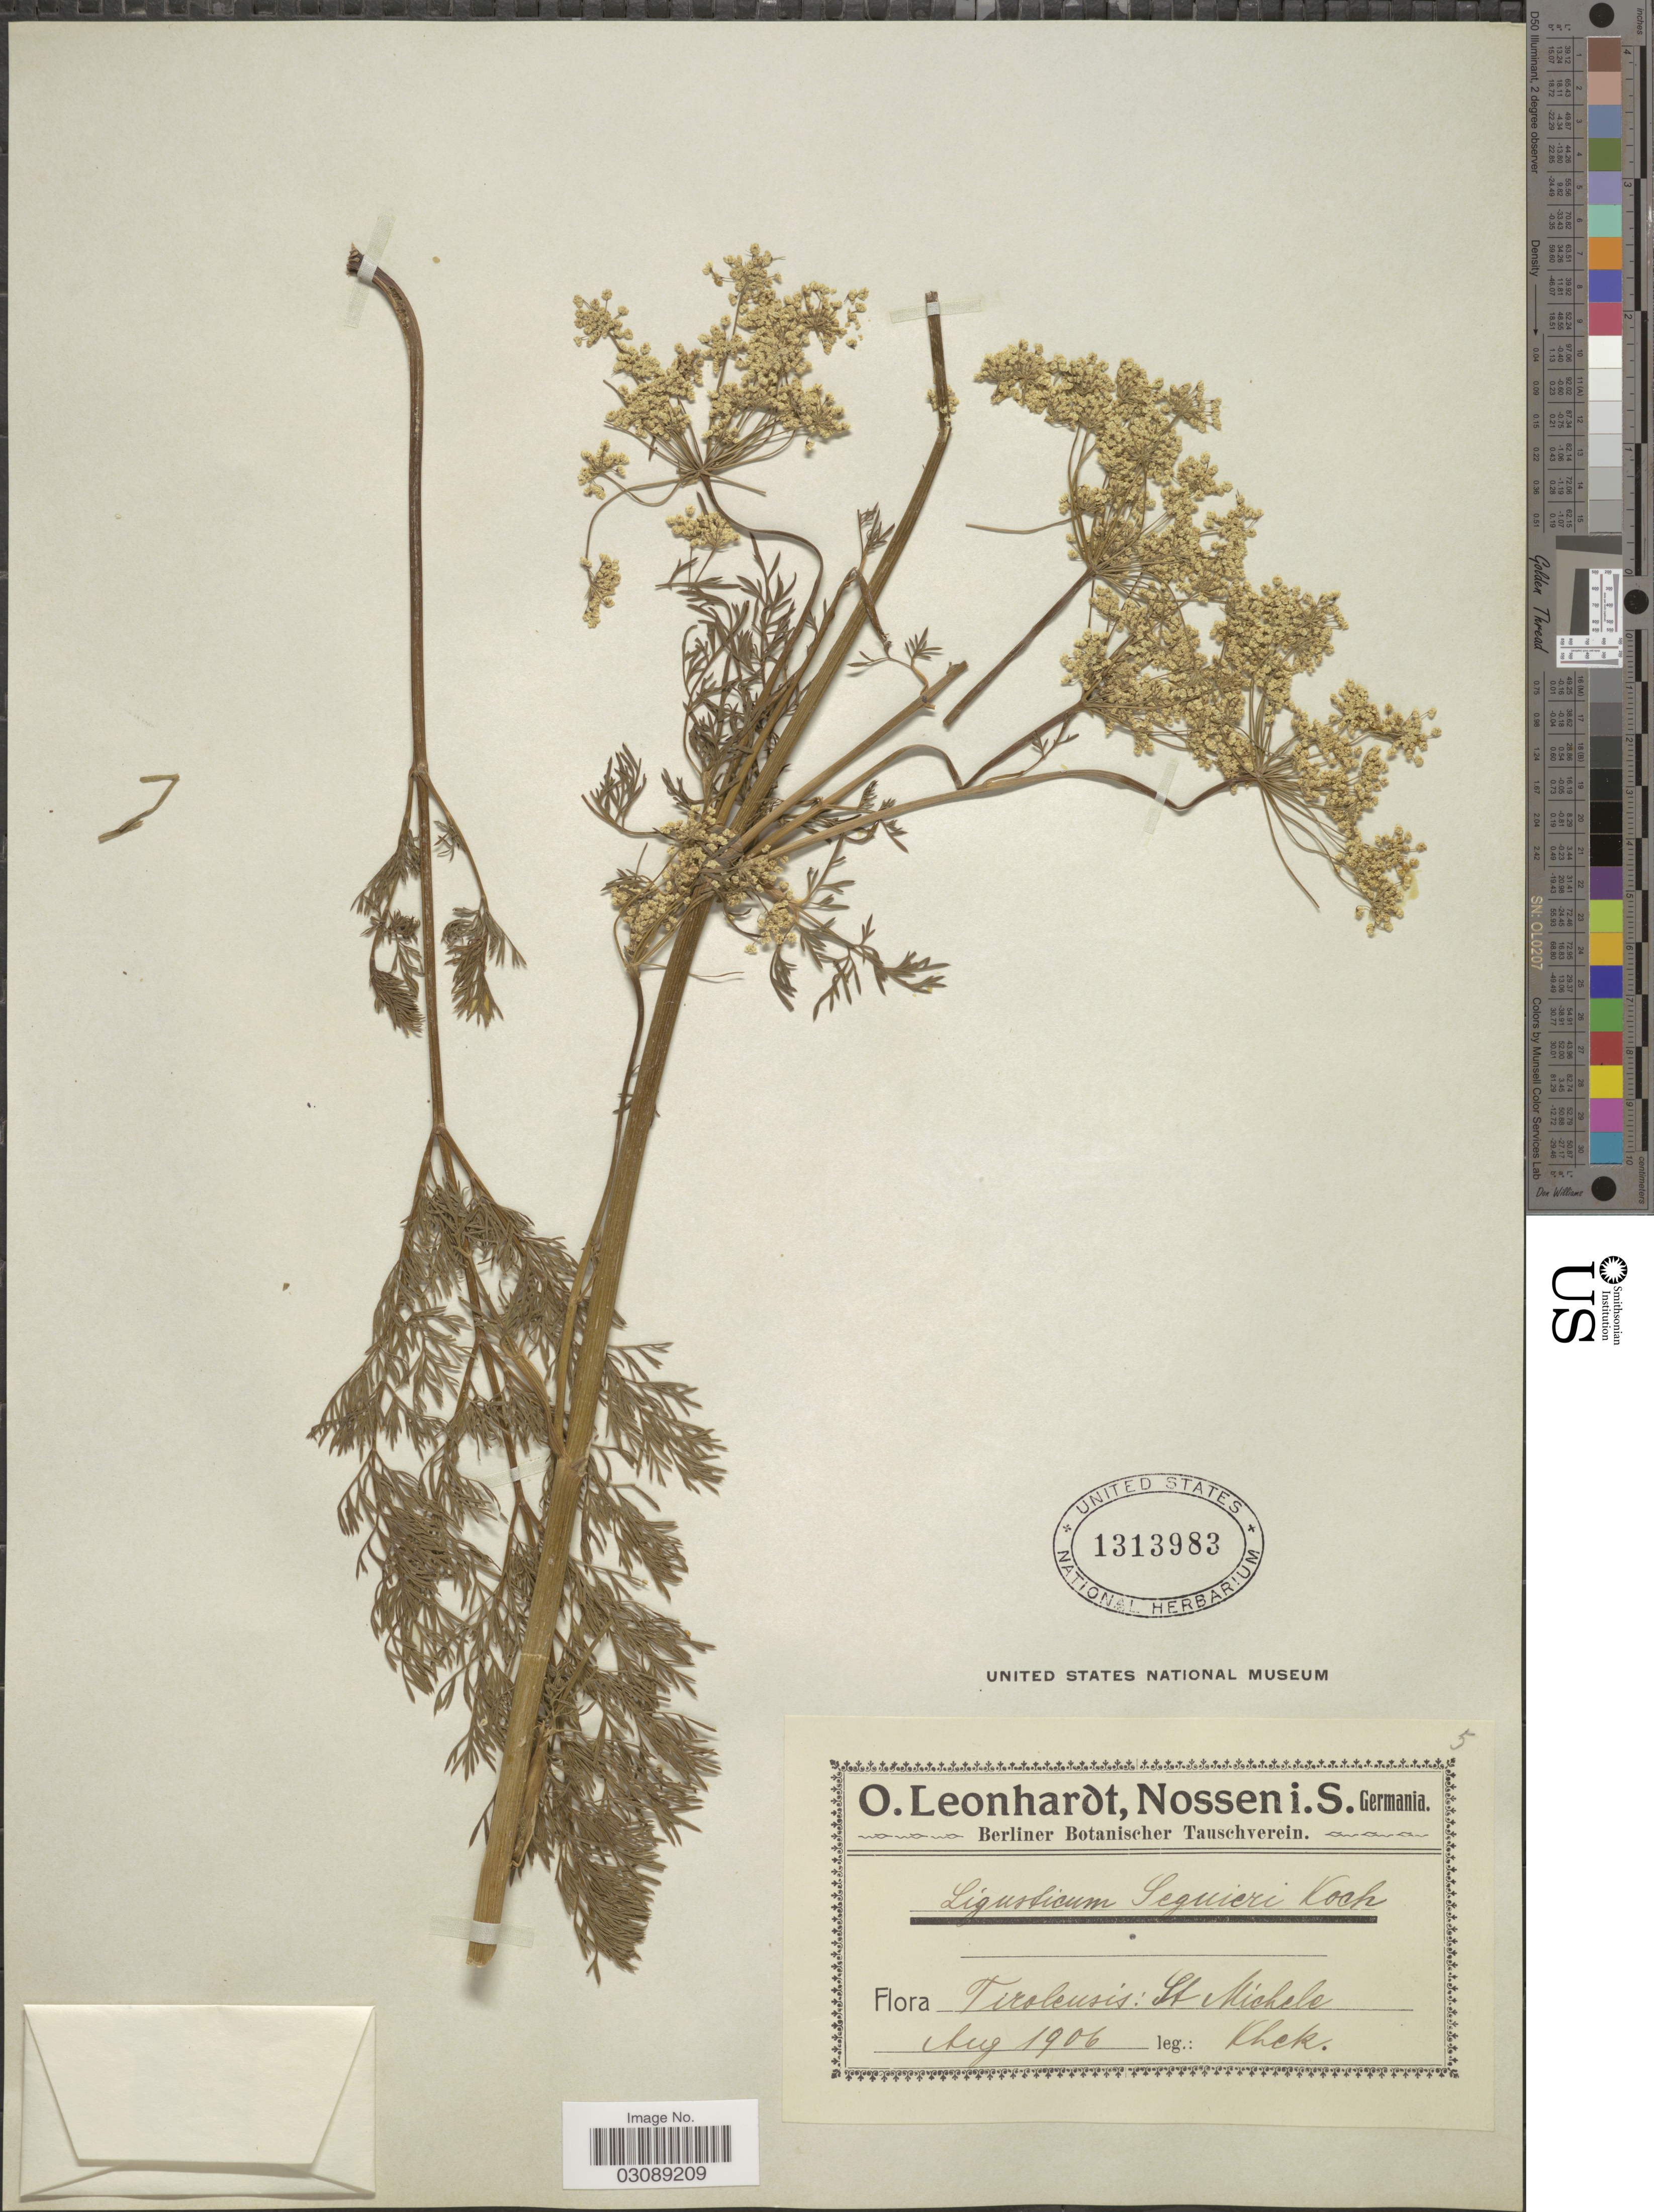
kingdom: Plantae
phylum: Tracheophyta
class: Magnoliopsida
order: Apiales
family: Apiaceae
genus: Ligusticum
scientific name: Ligusticum seguieri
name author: W.D.J. Koch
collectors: Khek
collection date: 1906-08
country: Austria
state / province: Tirol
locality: Tirolensis: St Michele.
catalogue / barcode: US 1313983